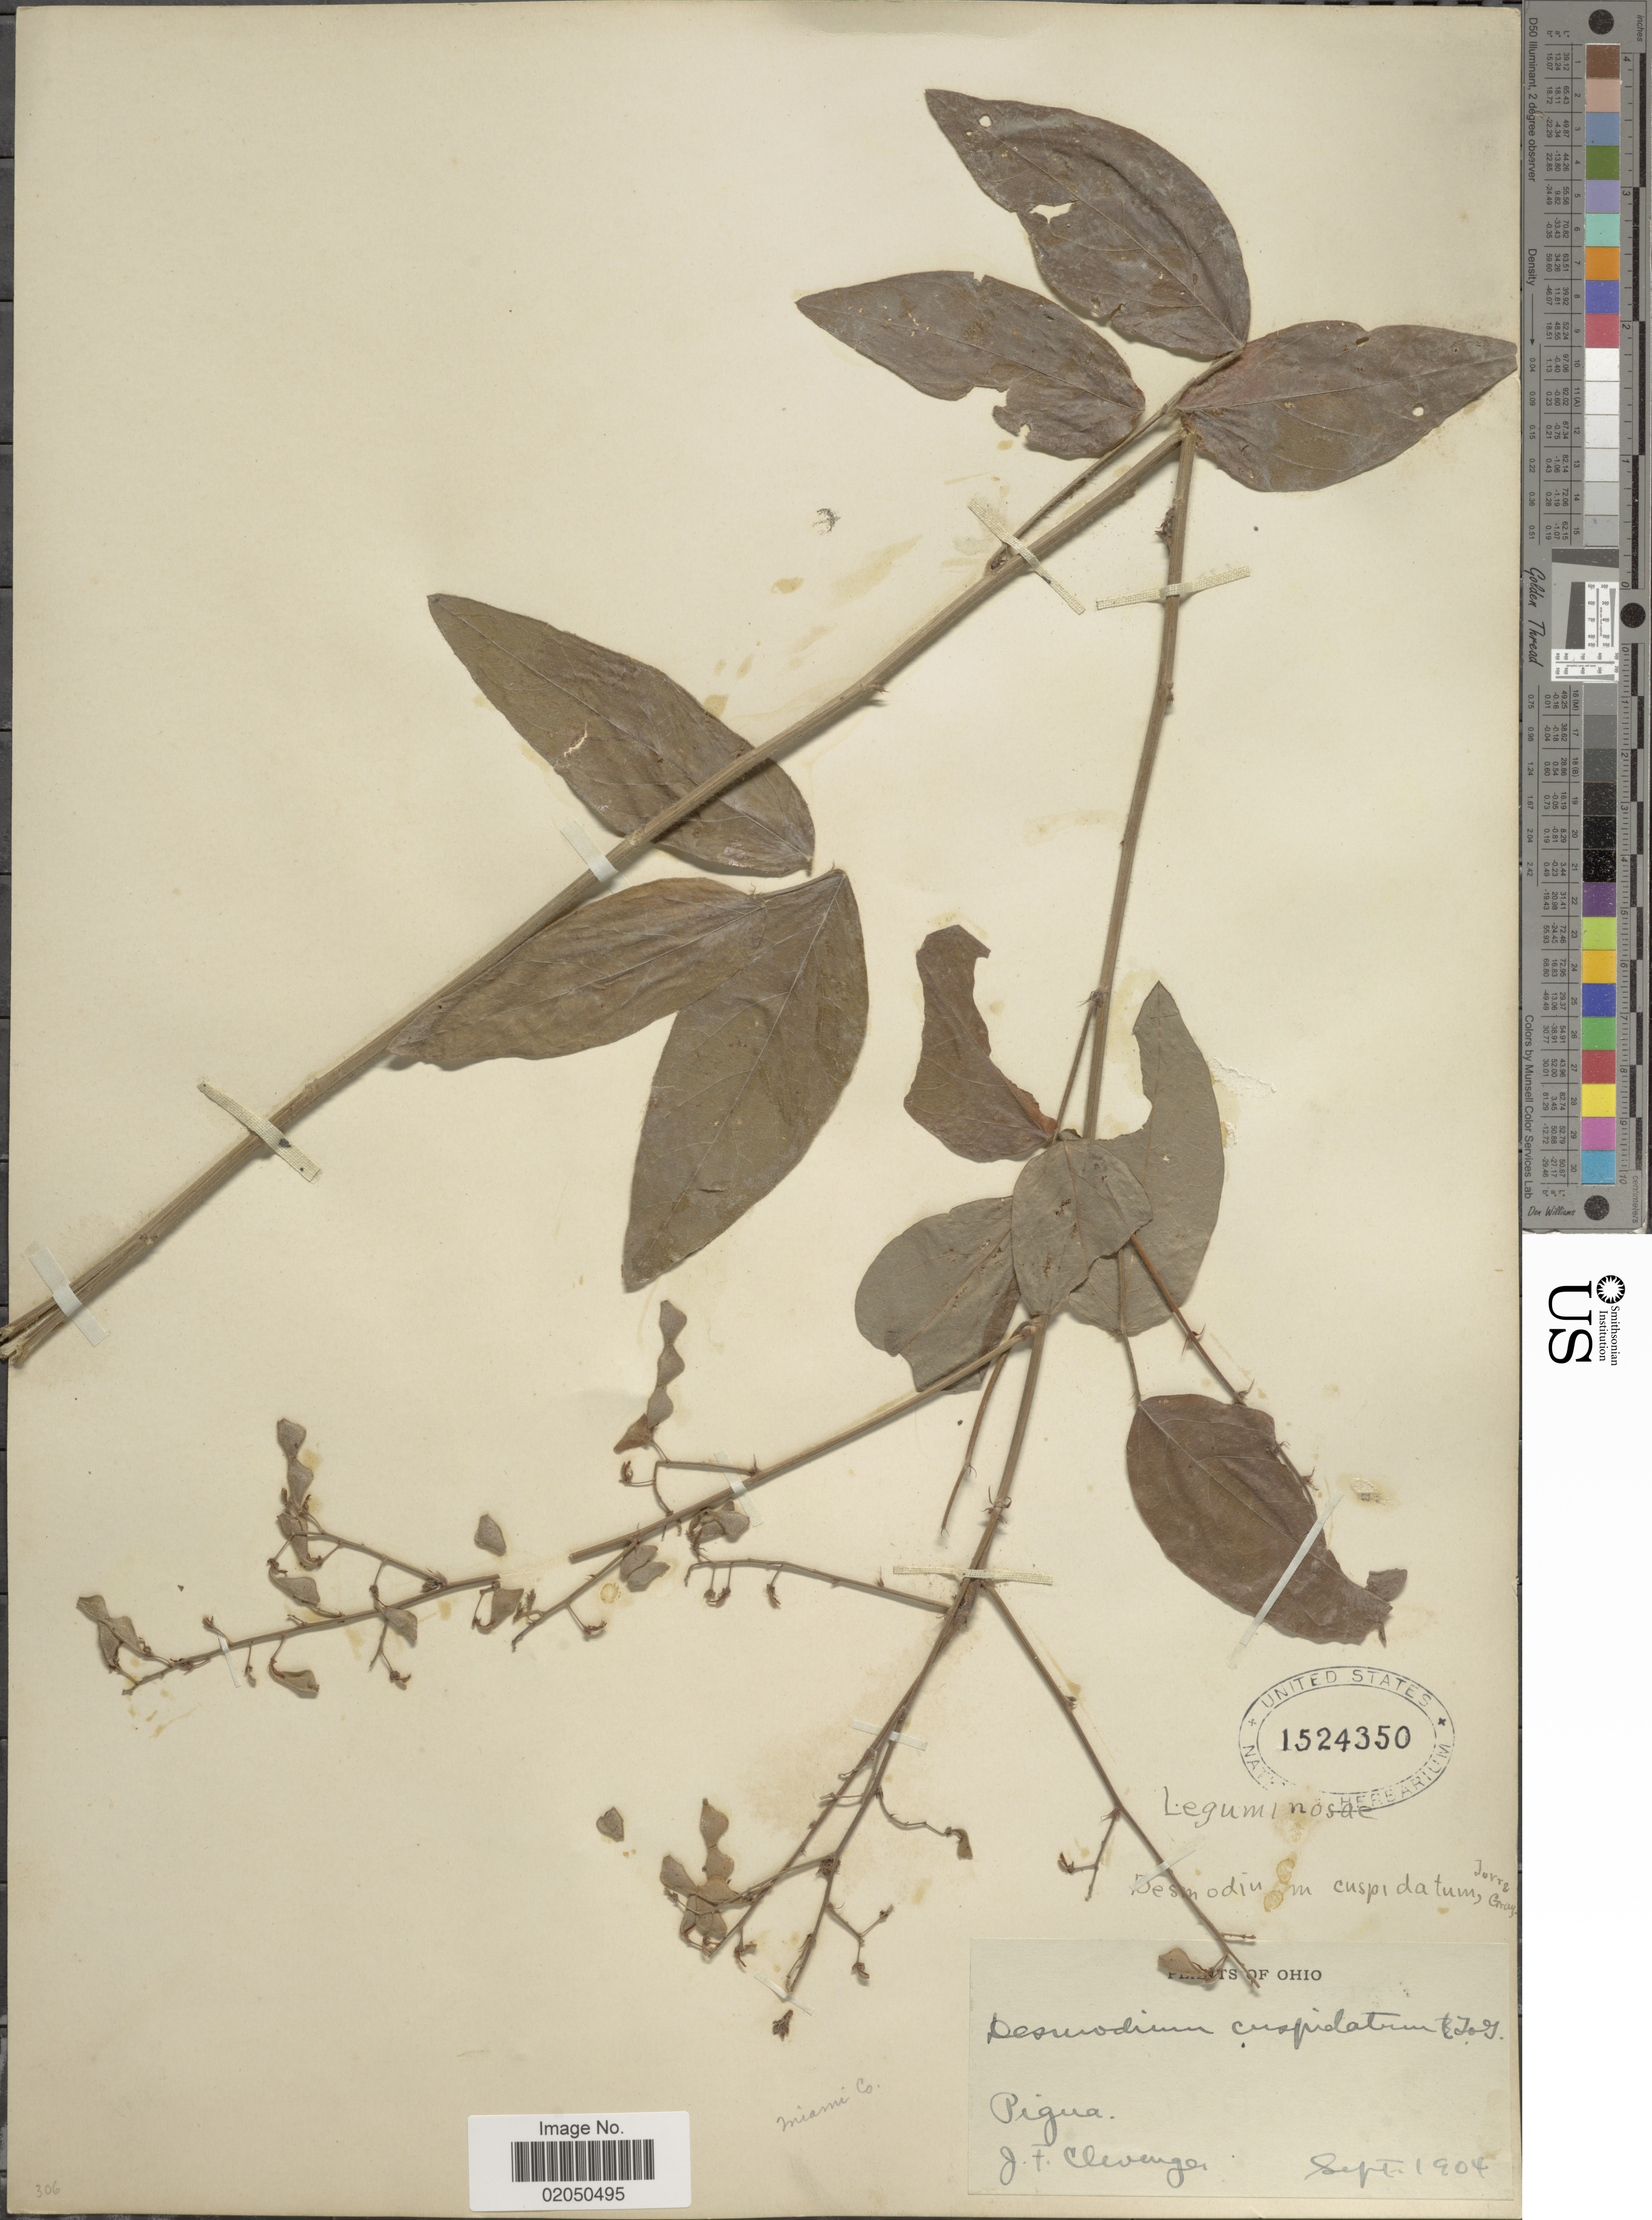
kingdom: Plantae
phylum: Tracheophyta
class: Magnoliopsida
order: Fabales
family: Fabaceae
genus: Desmodium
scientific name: Desmodium cuspidatum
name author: (Muhl. ex Willd.) Loudon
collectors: J. F. Clevenger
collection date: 1904-09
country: United States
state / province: Ohio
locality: Pigua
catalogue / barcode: US 1524350